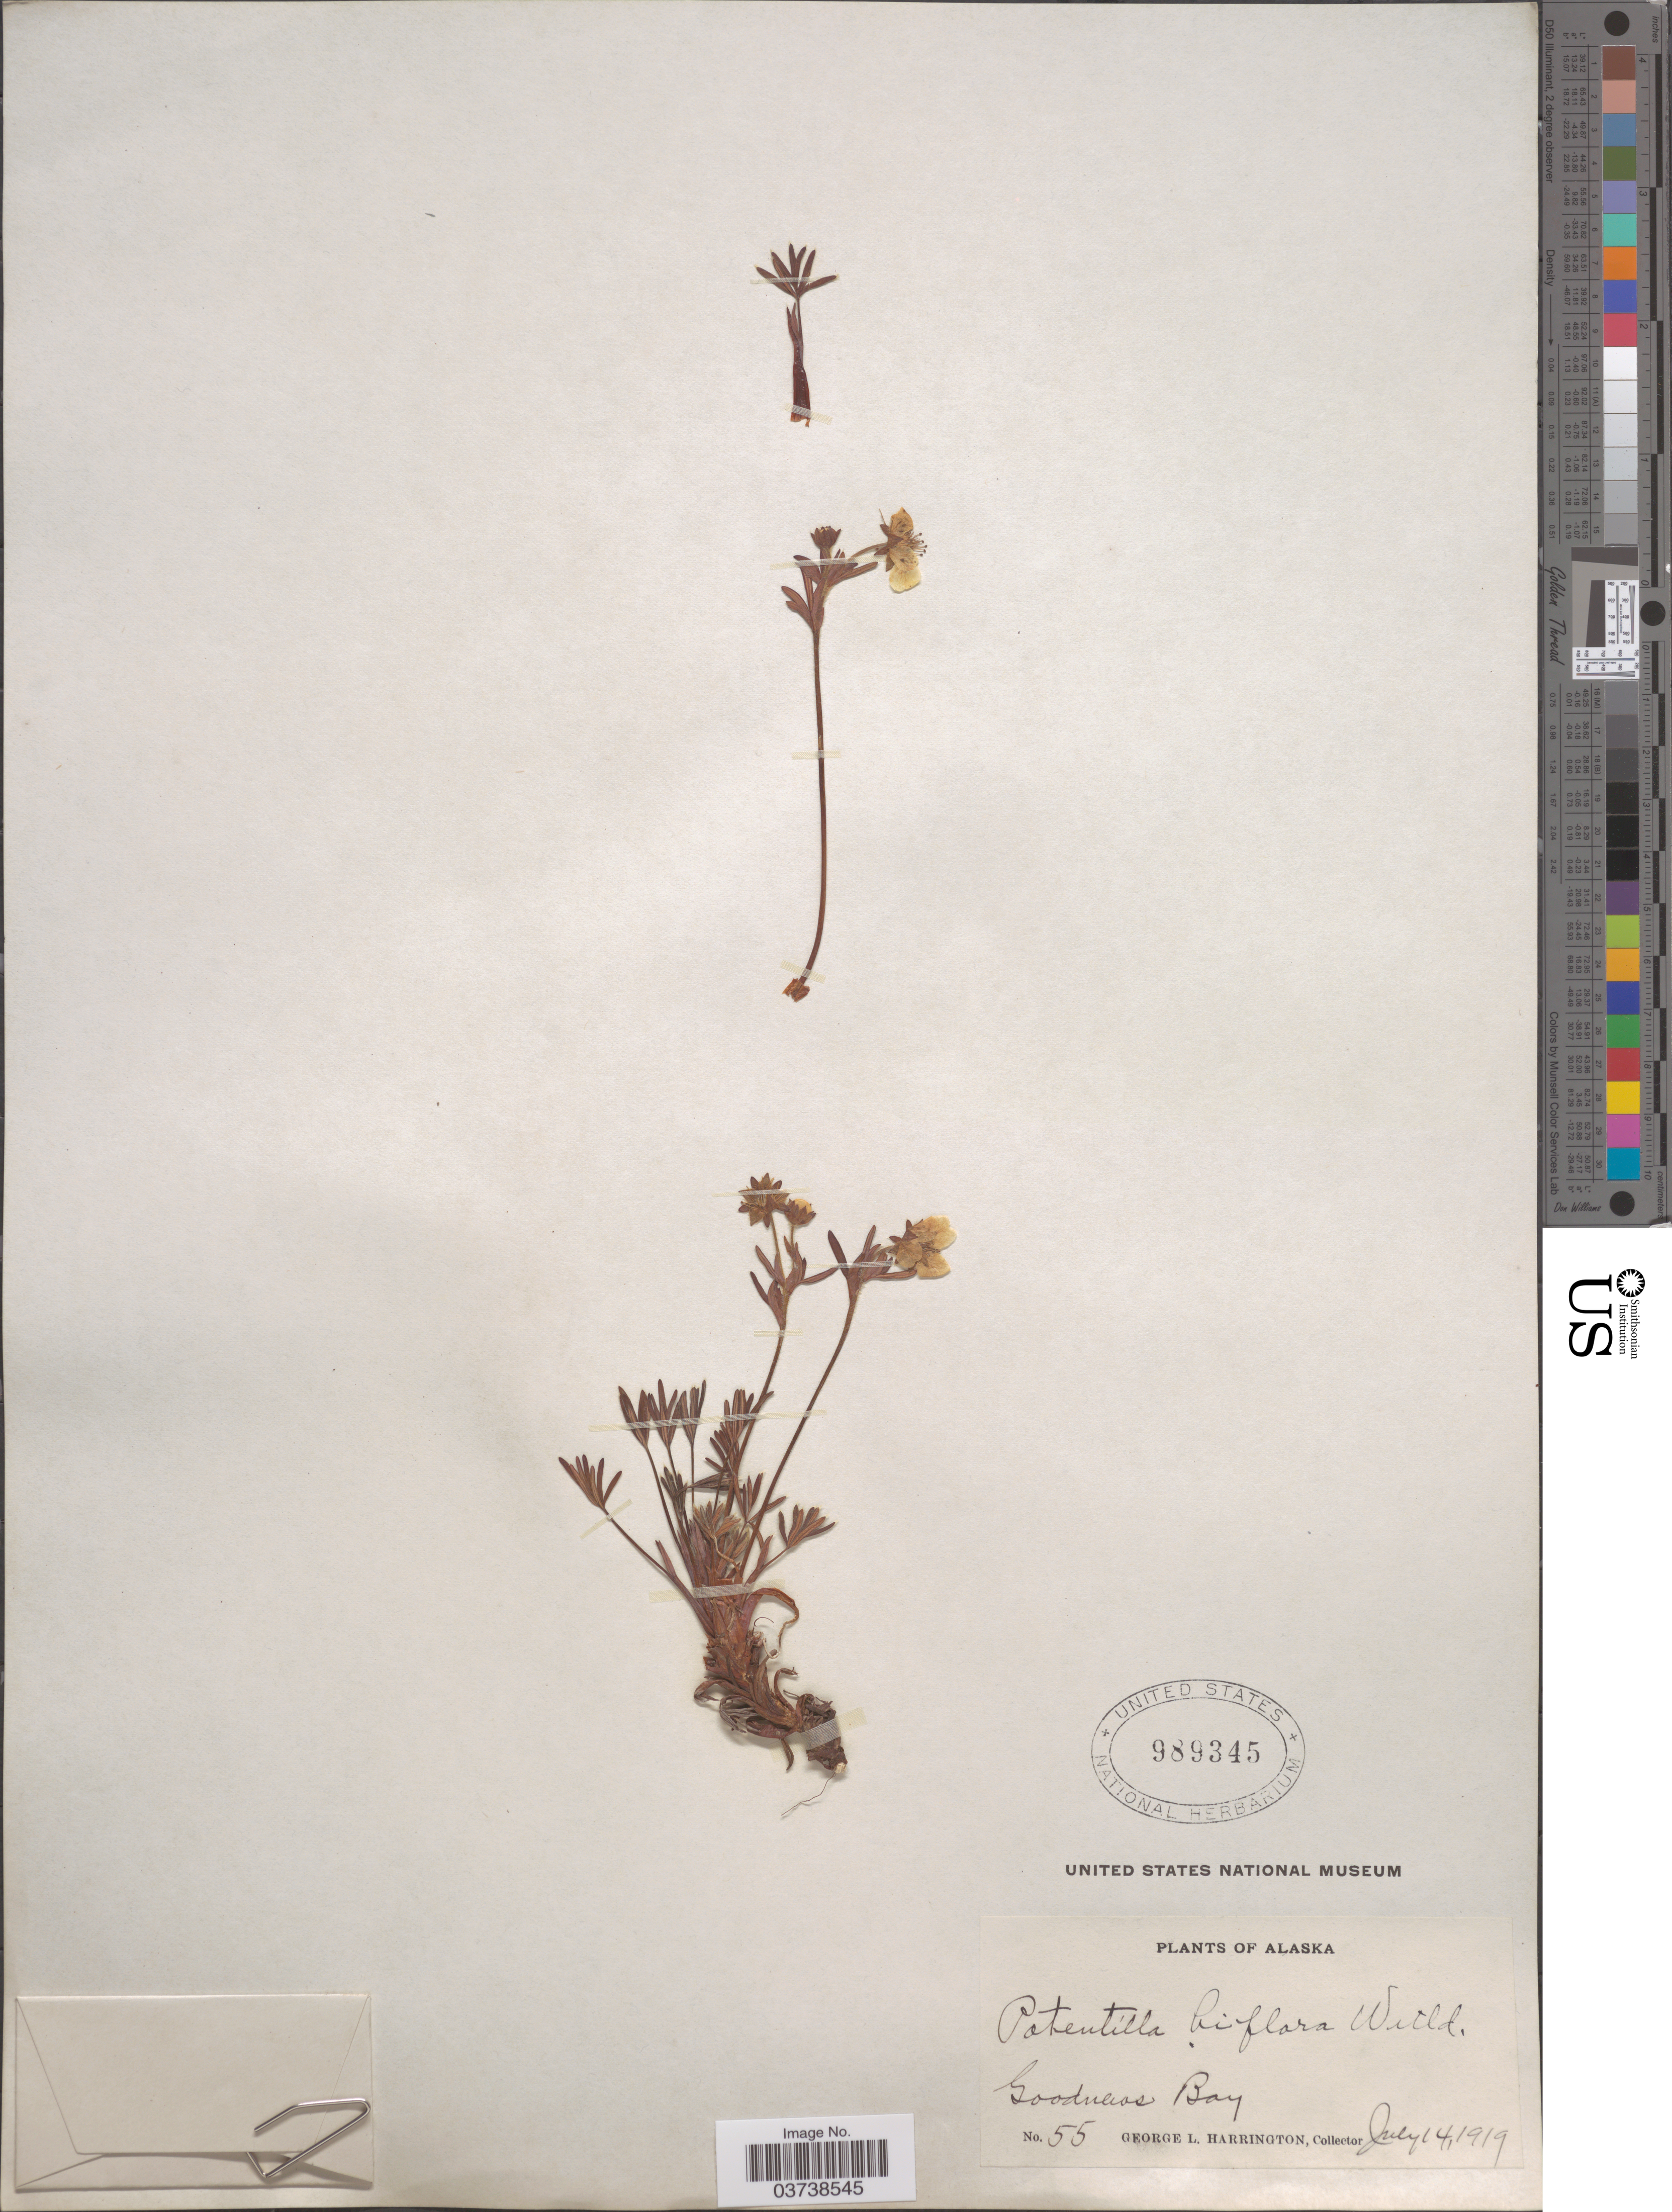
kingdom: Plantae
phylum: Tracheophyta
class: Magnoliopsida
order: Rosales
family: Rosaceae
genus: Potentilla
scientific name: Potentilla biflora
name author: Willd. ex Schltdl.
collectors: G. Harrington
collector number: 55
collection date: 1919-07-14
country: United States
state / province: Alaska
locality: Goodnews Bay.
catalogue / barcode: US 989345